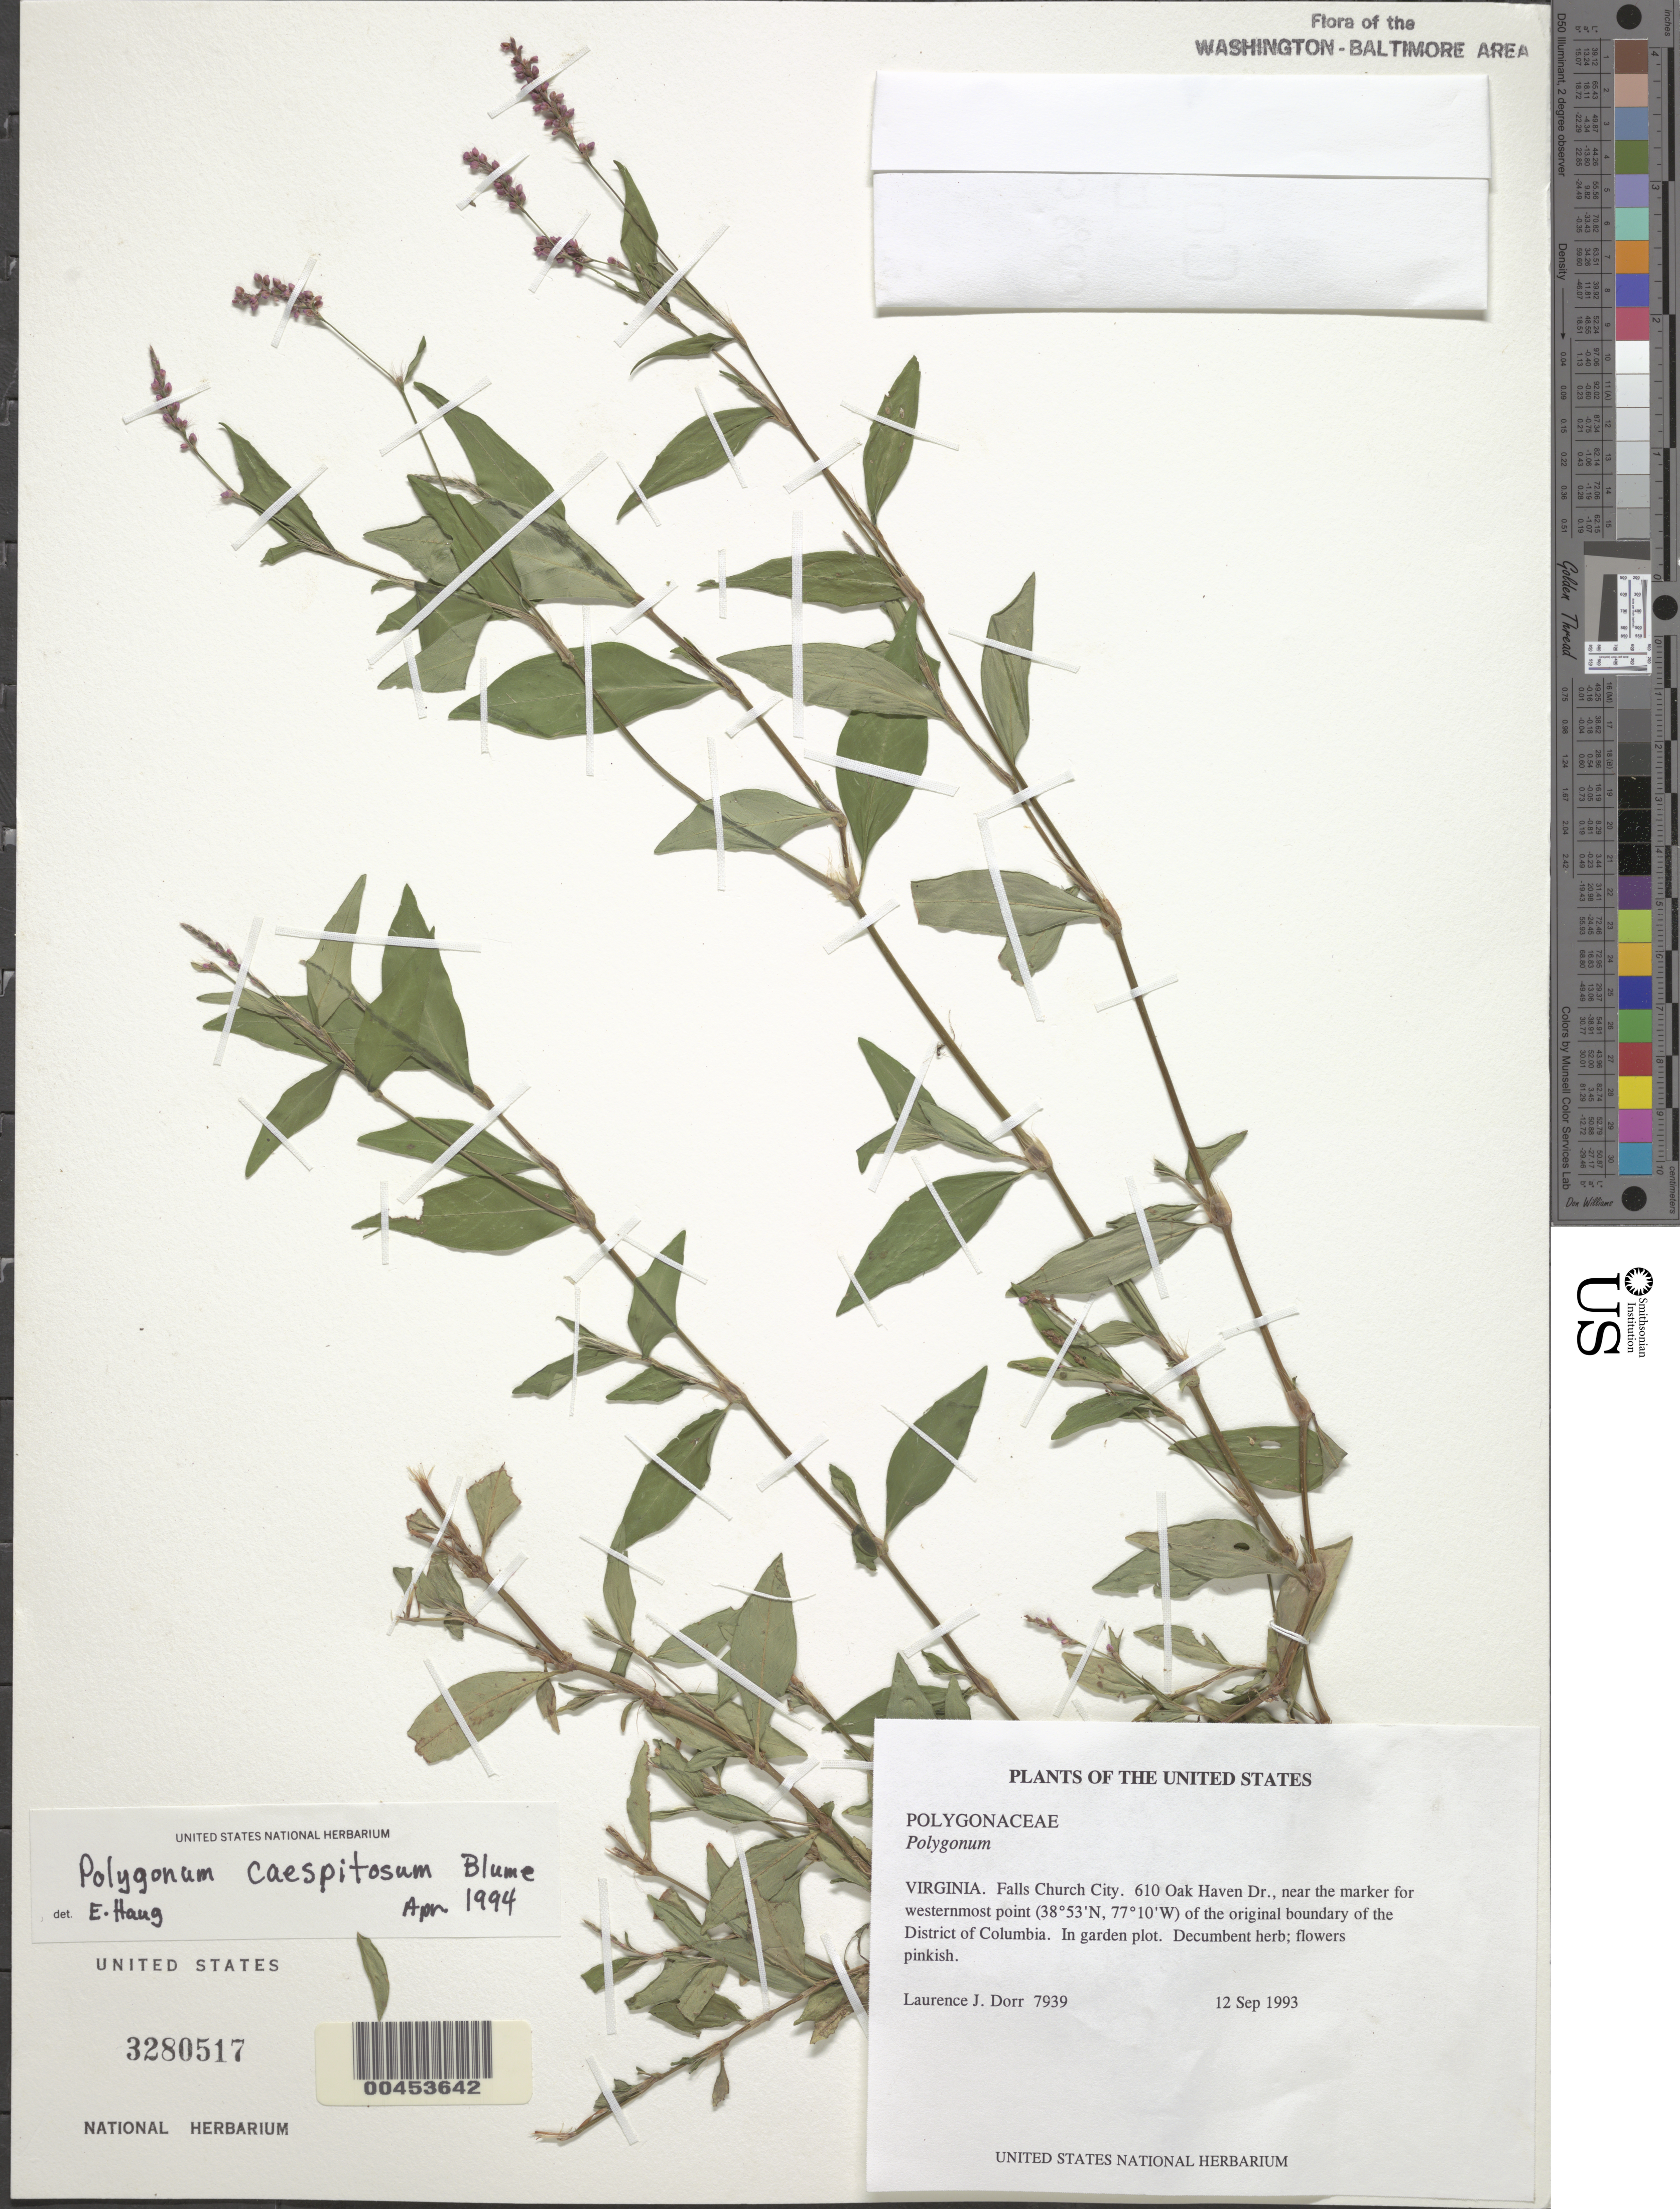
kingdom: Plantae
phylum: Tracheophyta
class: Magnoliopsida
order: Caryophyllales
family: Polygonaceae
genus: Persicaria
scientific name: Persicaria longiseta (Bruijn) Kitag.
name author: (Bruijn &) Kitag.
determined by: Atha, D. E.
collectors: L. J. Dorr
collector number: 7939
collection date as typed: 12 Sep 1993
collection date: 1993-09-12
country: United States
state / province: Virginia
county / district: City of Falls Church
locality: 610 Oak Haven Dr., near the marker for westernmost point of the original boundary of the District of Columbia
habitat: In garden plot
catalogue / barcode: US 3280517